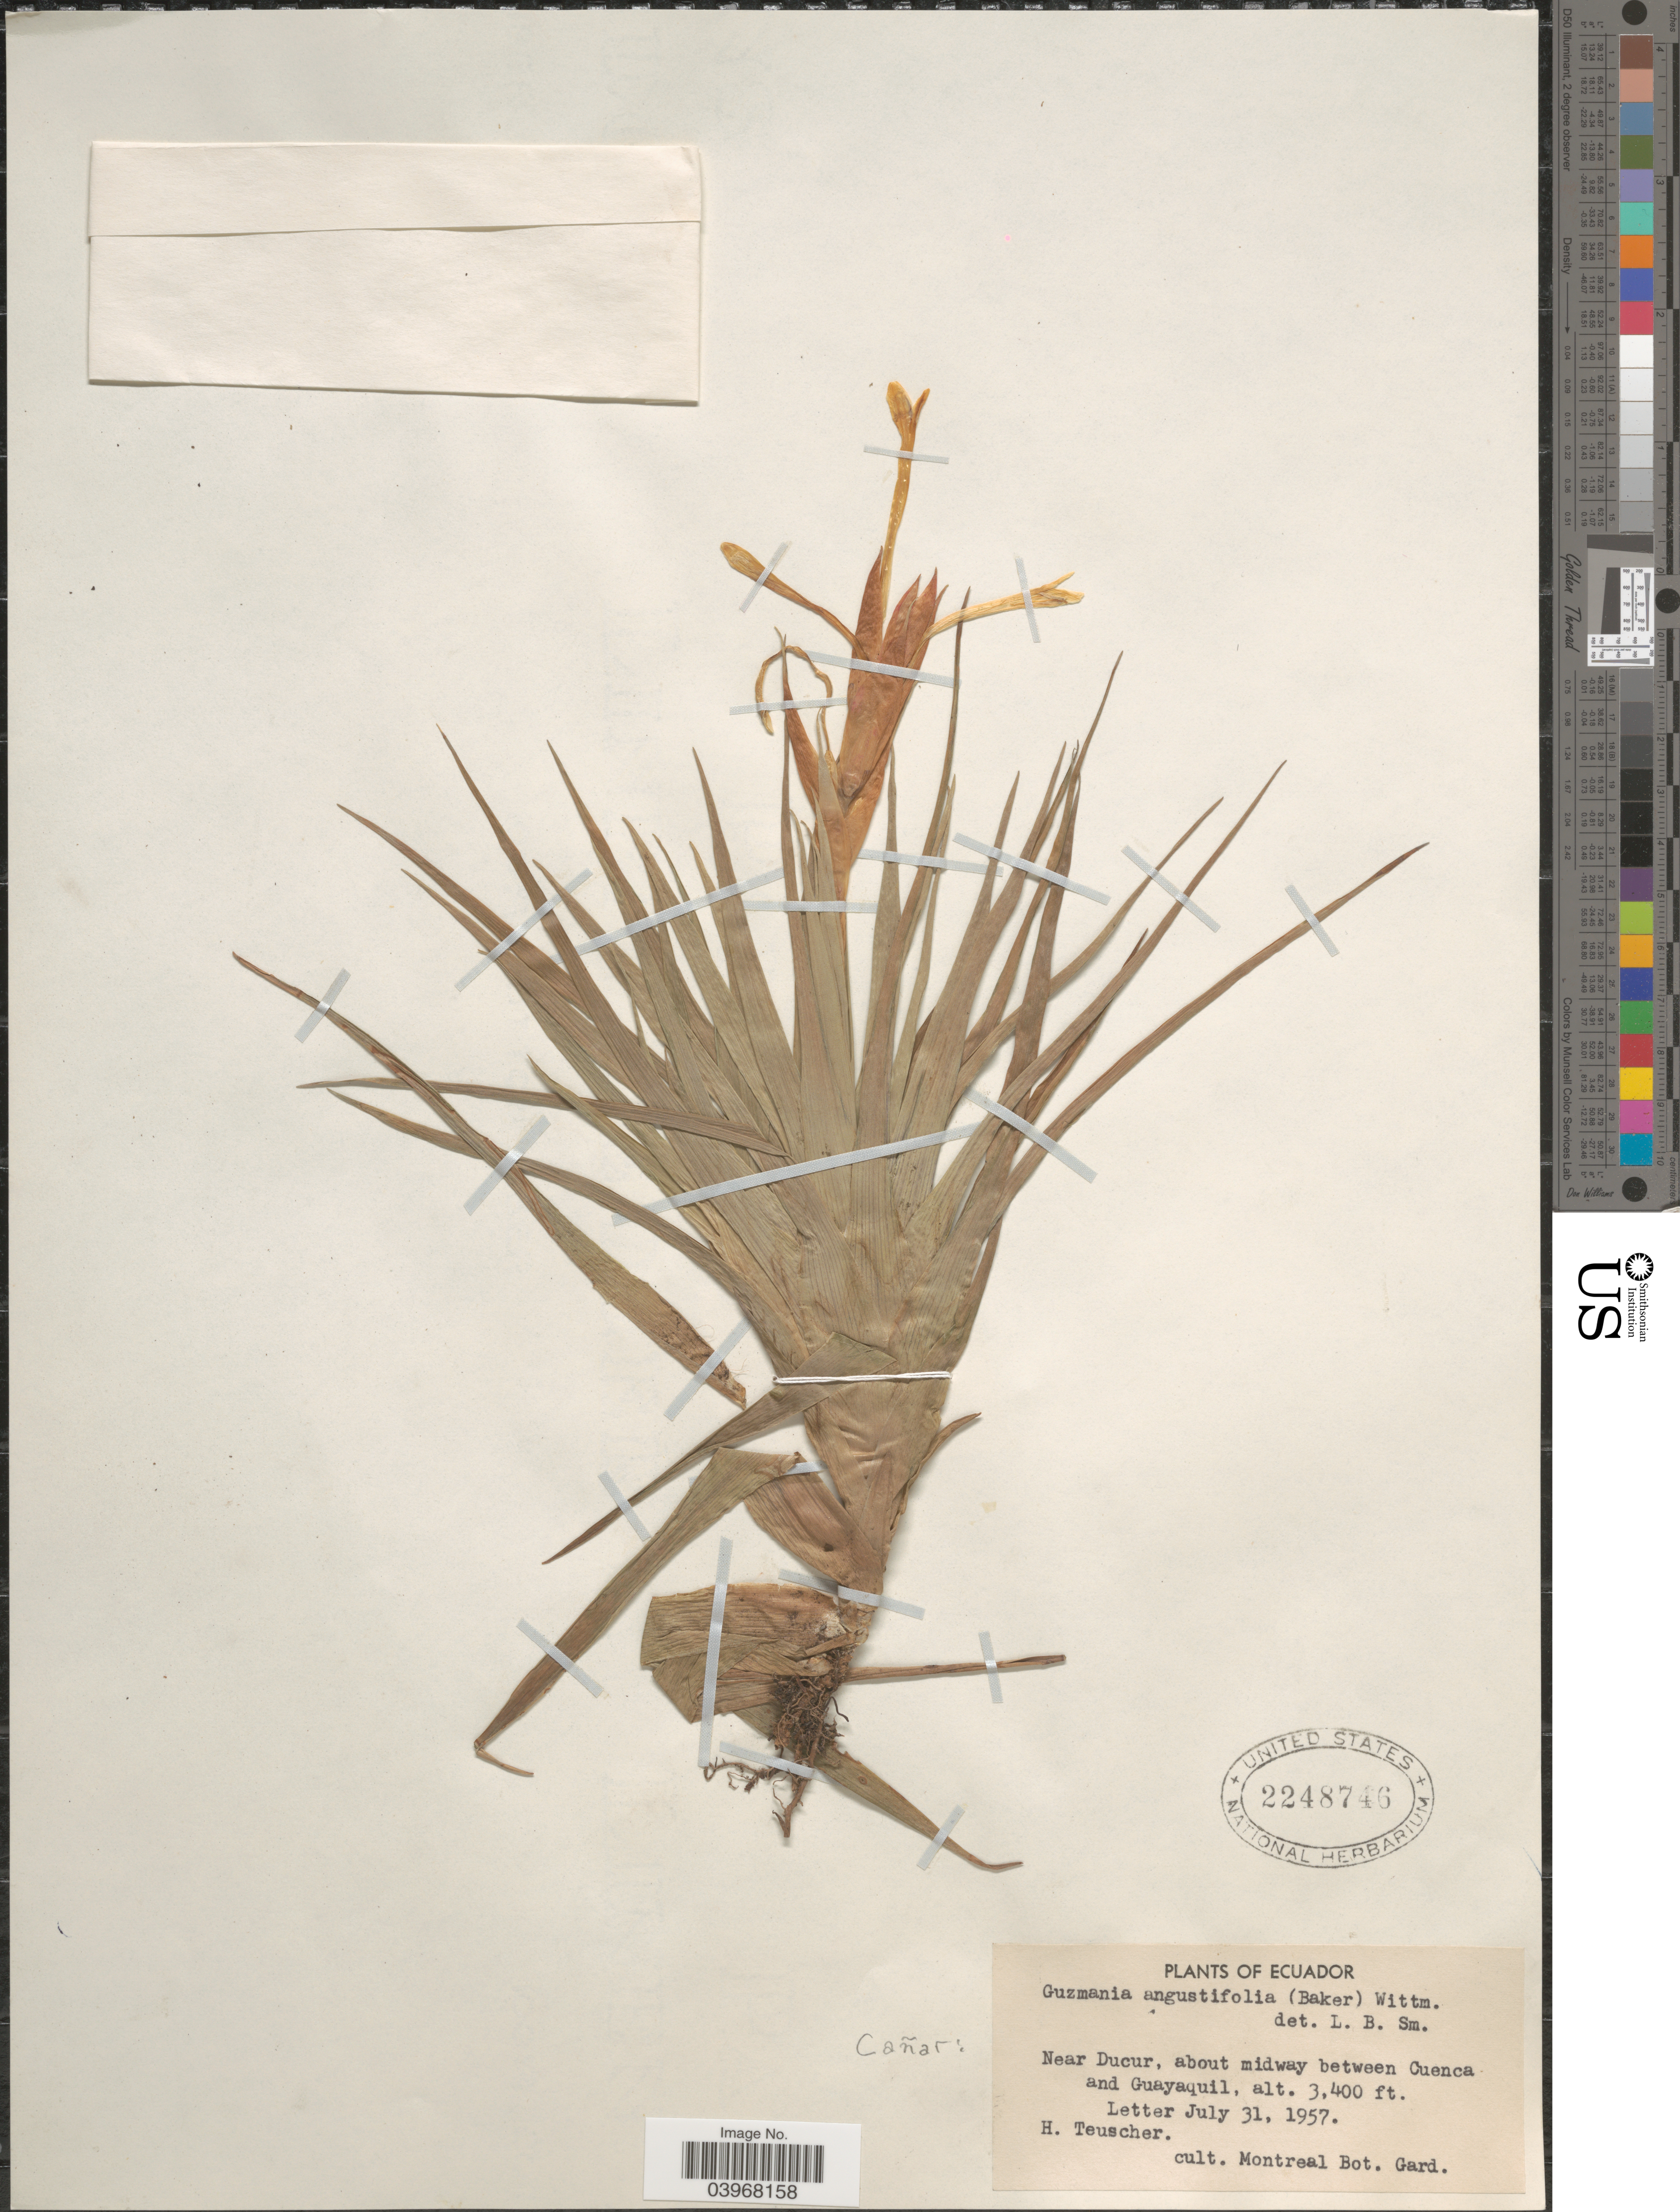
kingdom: Plantae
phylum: Tracheophyta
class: Liliopsida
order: Poales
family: Bromeliaceae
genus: Guzmania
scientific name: Guzmania angustifolia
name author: (Baker) Wittm.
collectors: H. Teuscher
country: Canada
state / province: Quebec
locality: Montreal Bot. Gard.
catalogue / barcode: US 2248746